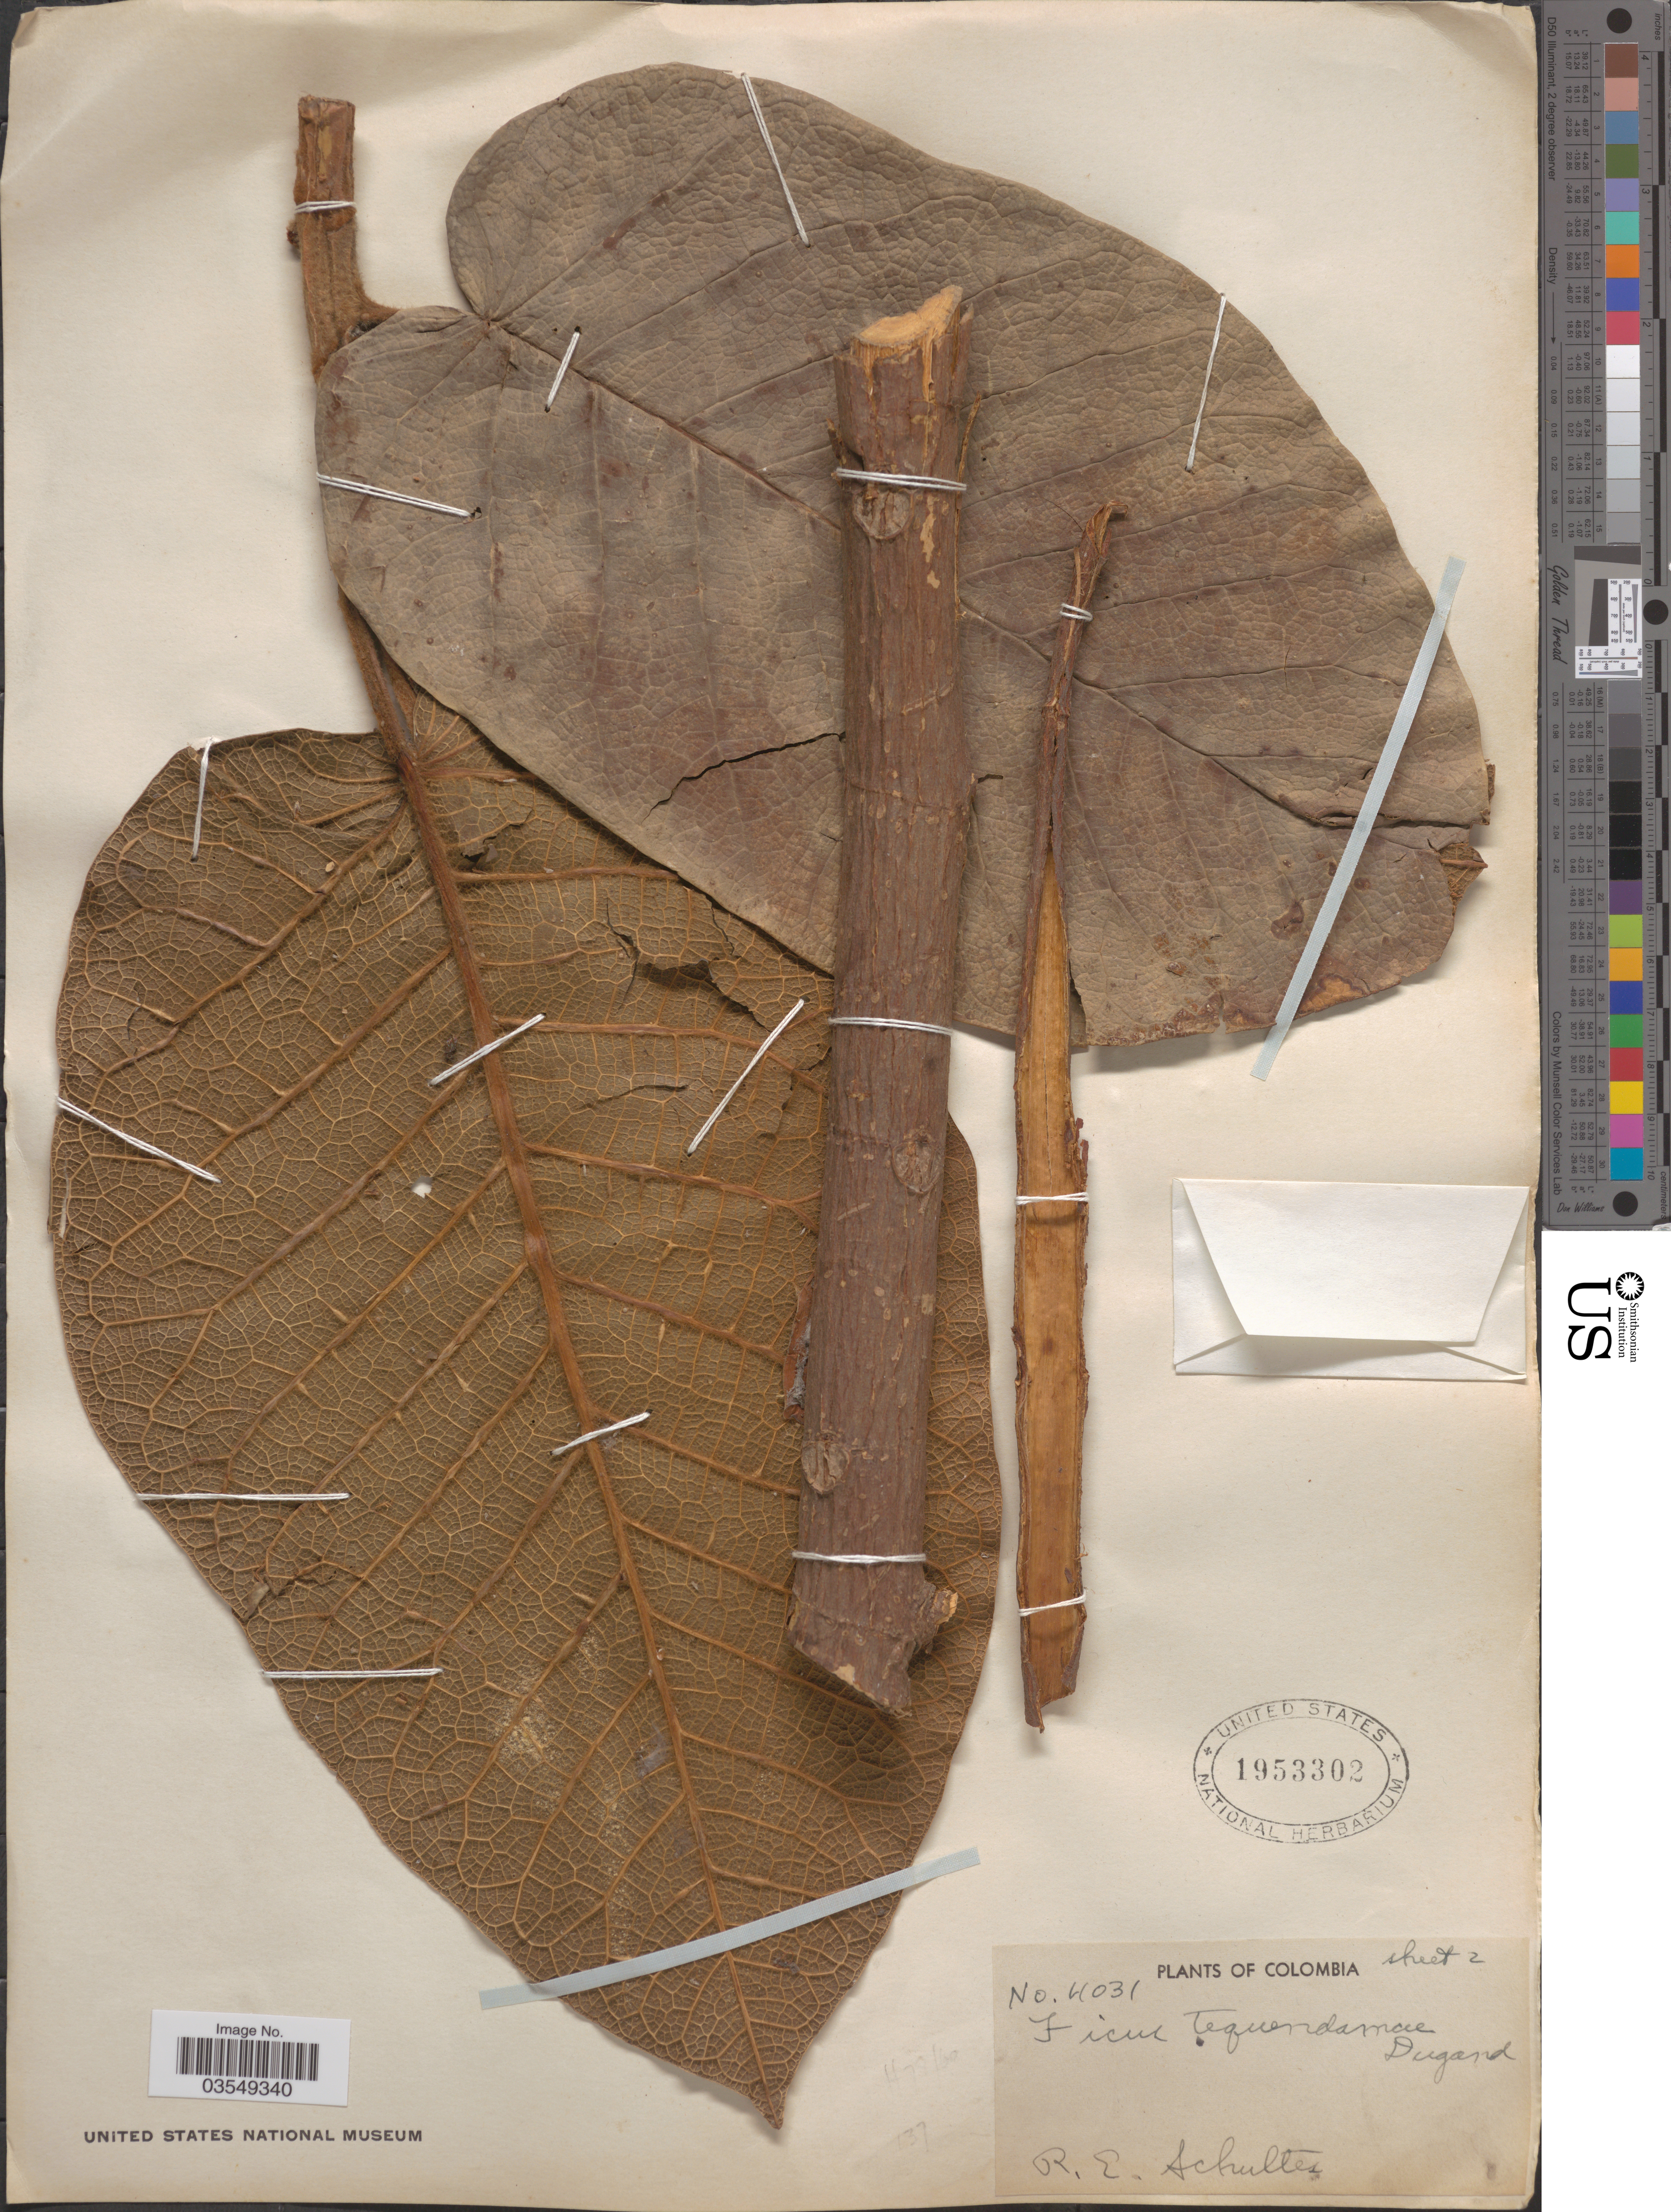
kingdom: Plantae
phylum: Tracheophyta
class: Magnoliopsida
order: Rosales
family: Moraceae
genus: Ficus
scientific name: Ficus tequendamae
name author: Dugand G.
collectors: R. E. Schultes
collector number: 4031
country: Colombia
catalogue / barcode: US 1953302